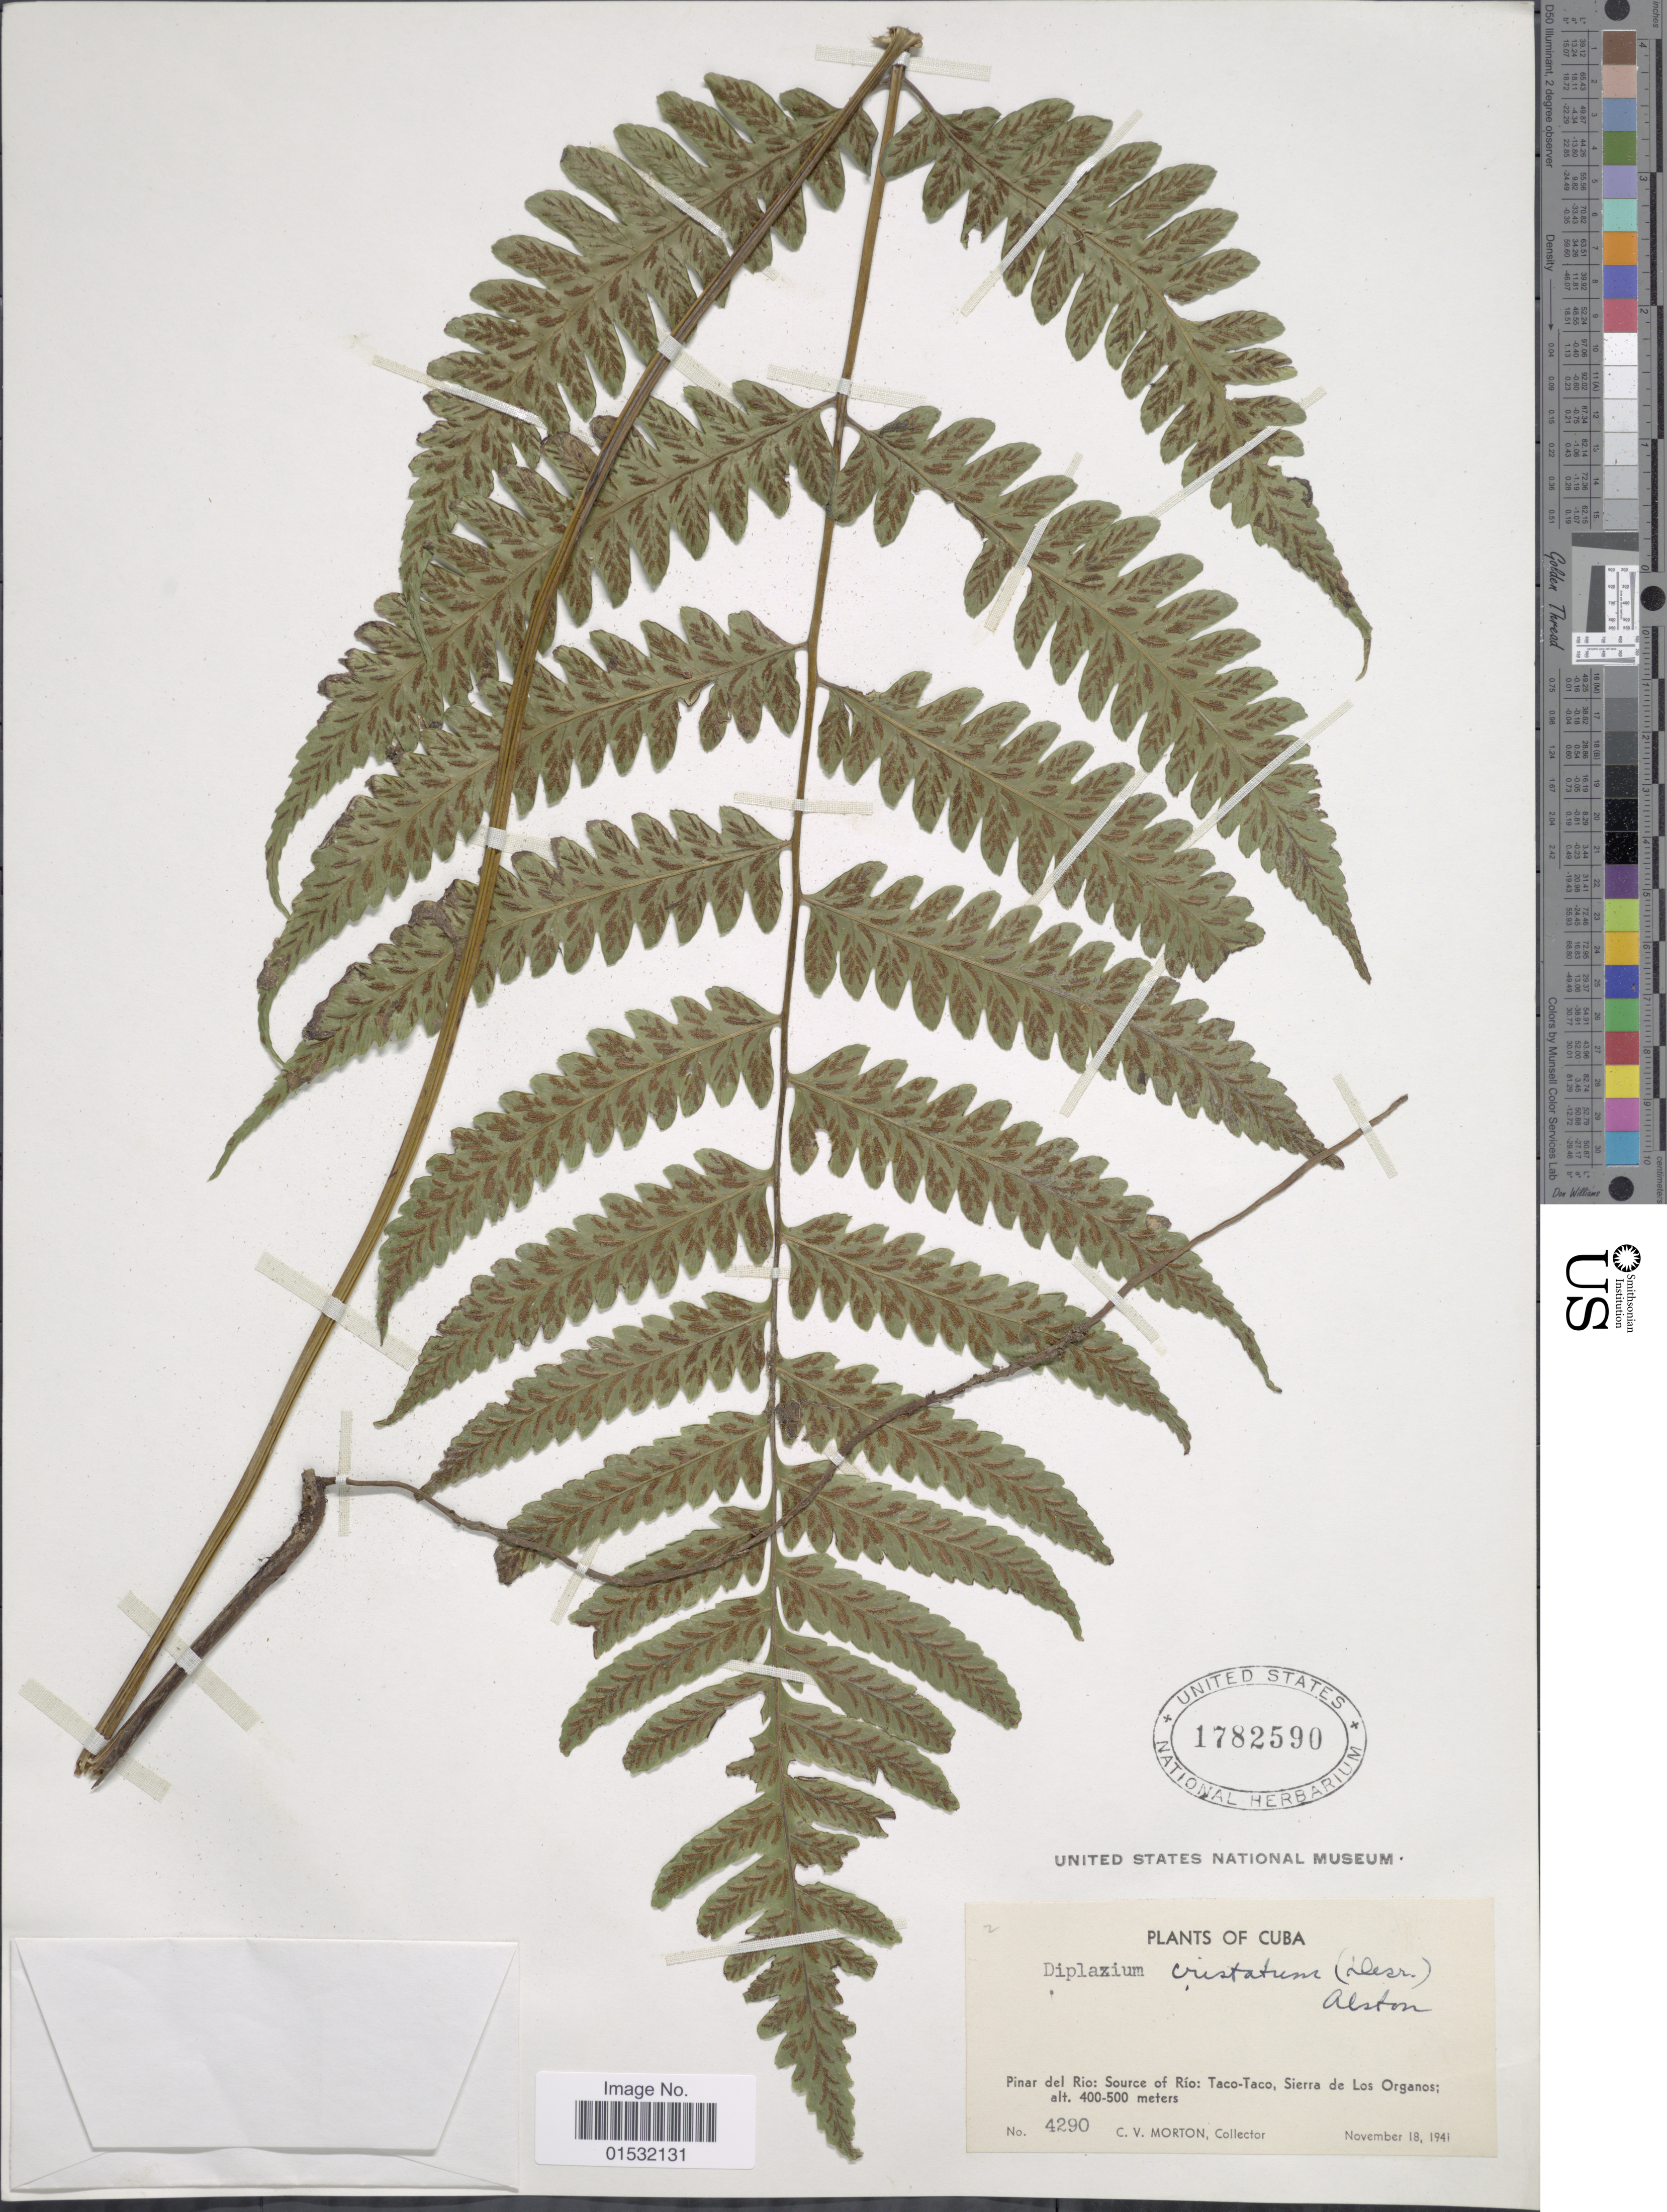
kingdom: Plantae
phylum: Tracheophyta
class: Polypodiopsida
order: Polypodiales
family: Athyriaceae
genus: Diplazium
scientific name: Diplazium cristatum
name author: (Desr.) Alston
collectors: C. V. Morton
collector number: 4290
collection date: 1941-11-18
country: Cuba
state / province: Pinar del Río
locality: Source of Río: Taco-Taco, Sierra de Los Organos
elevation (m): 400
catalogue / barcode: US 1782590